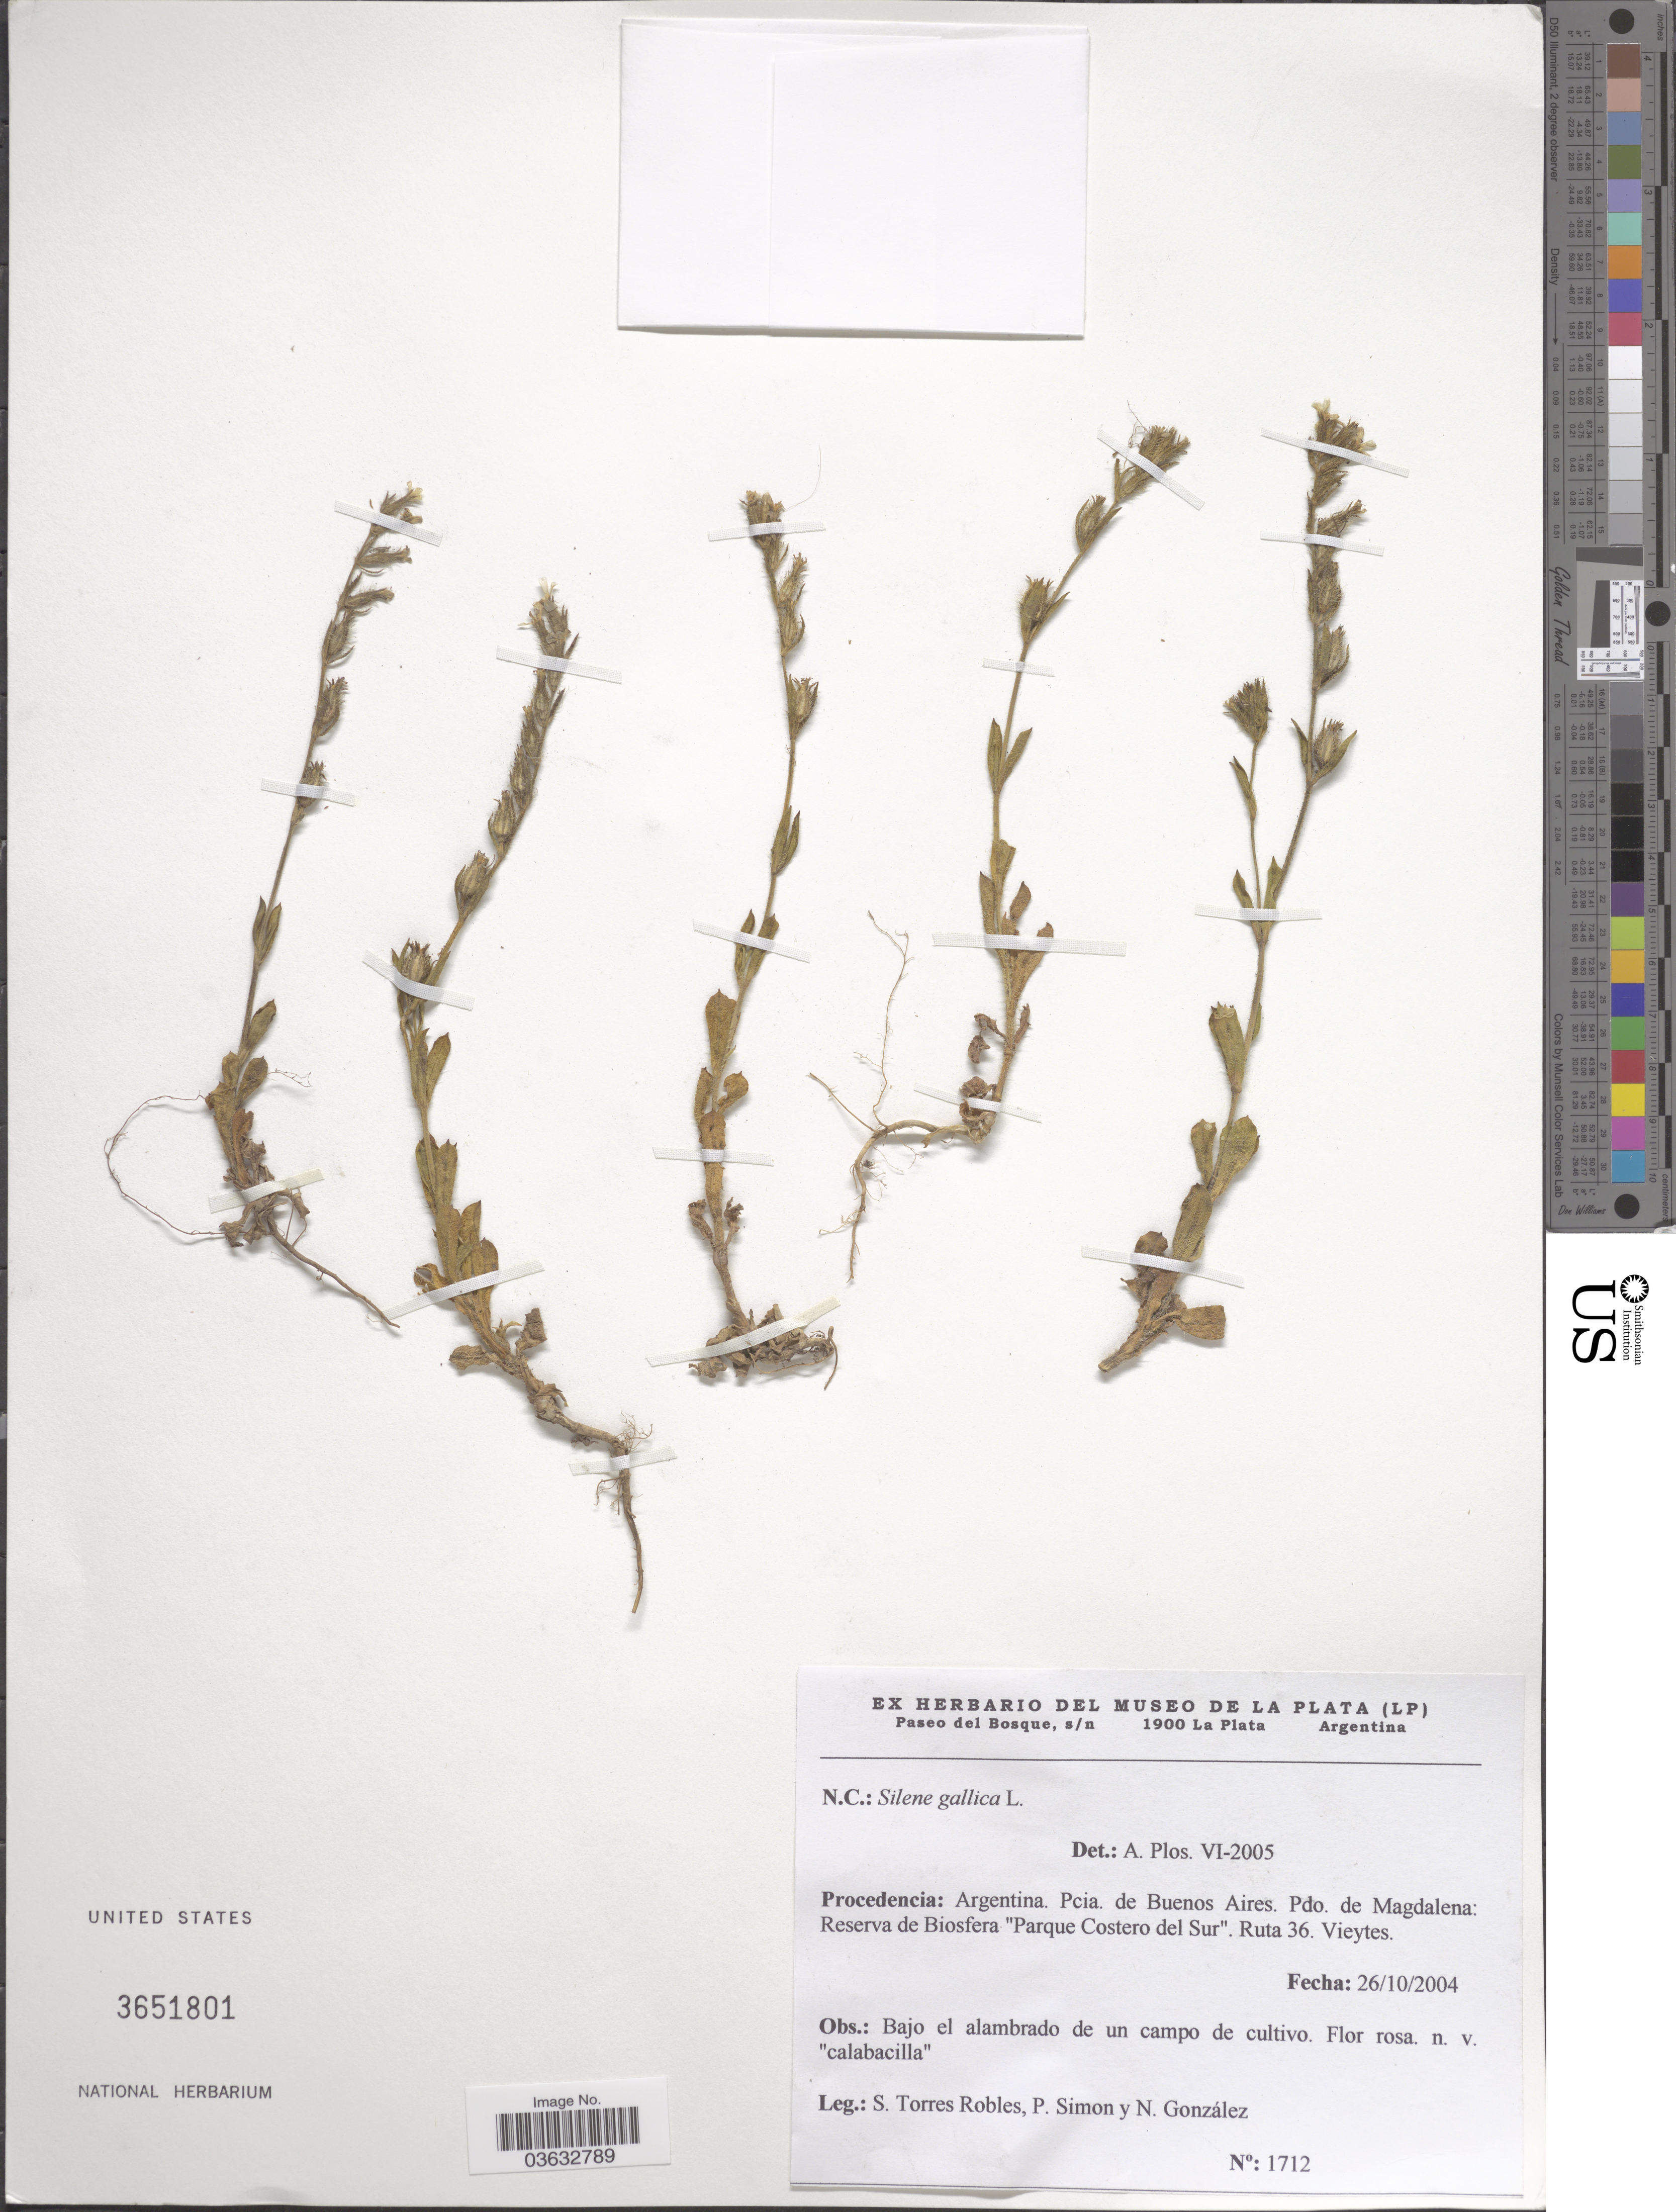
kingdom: Plantae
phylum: Tracheophyta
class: Magnoliopsida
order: Caryophyllales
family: Caryophyllaceae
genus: Silene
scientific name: Silene gallica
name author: L.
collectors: S. Torres Robles, P. Simon & N. Gonzalez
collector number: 1712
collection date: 2004-10-26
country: Argentina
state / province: Buenos Aires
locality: Procedencia: Argentina. Pcia. de Buenos Aires. Pdo. de Magdalena: Reserva de Biosfera "Parque Costero del Sur". Ruta 36. Vieytes.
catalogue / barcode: US 3651801